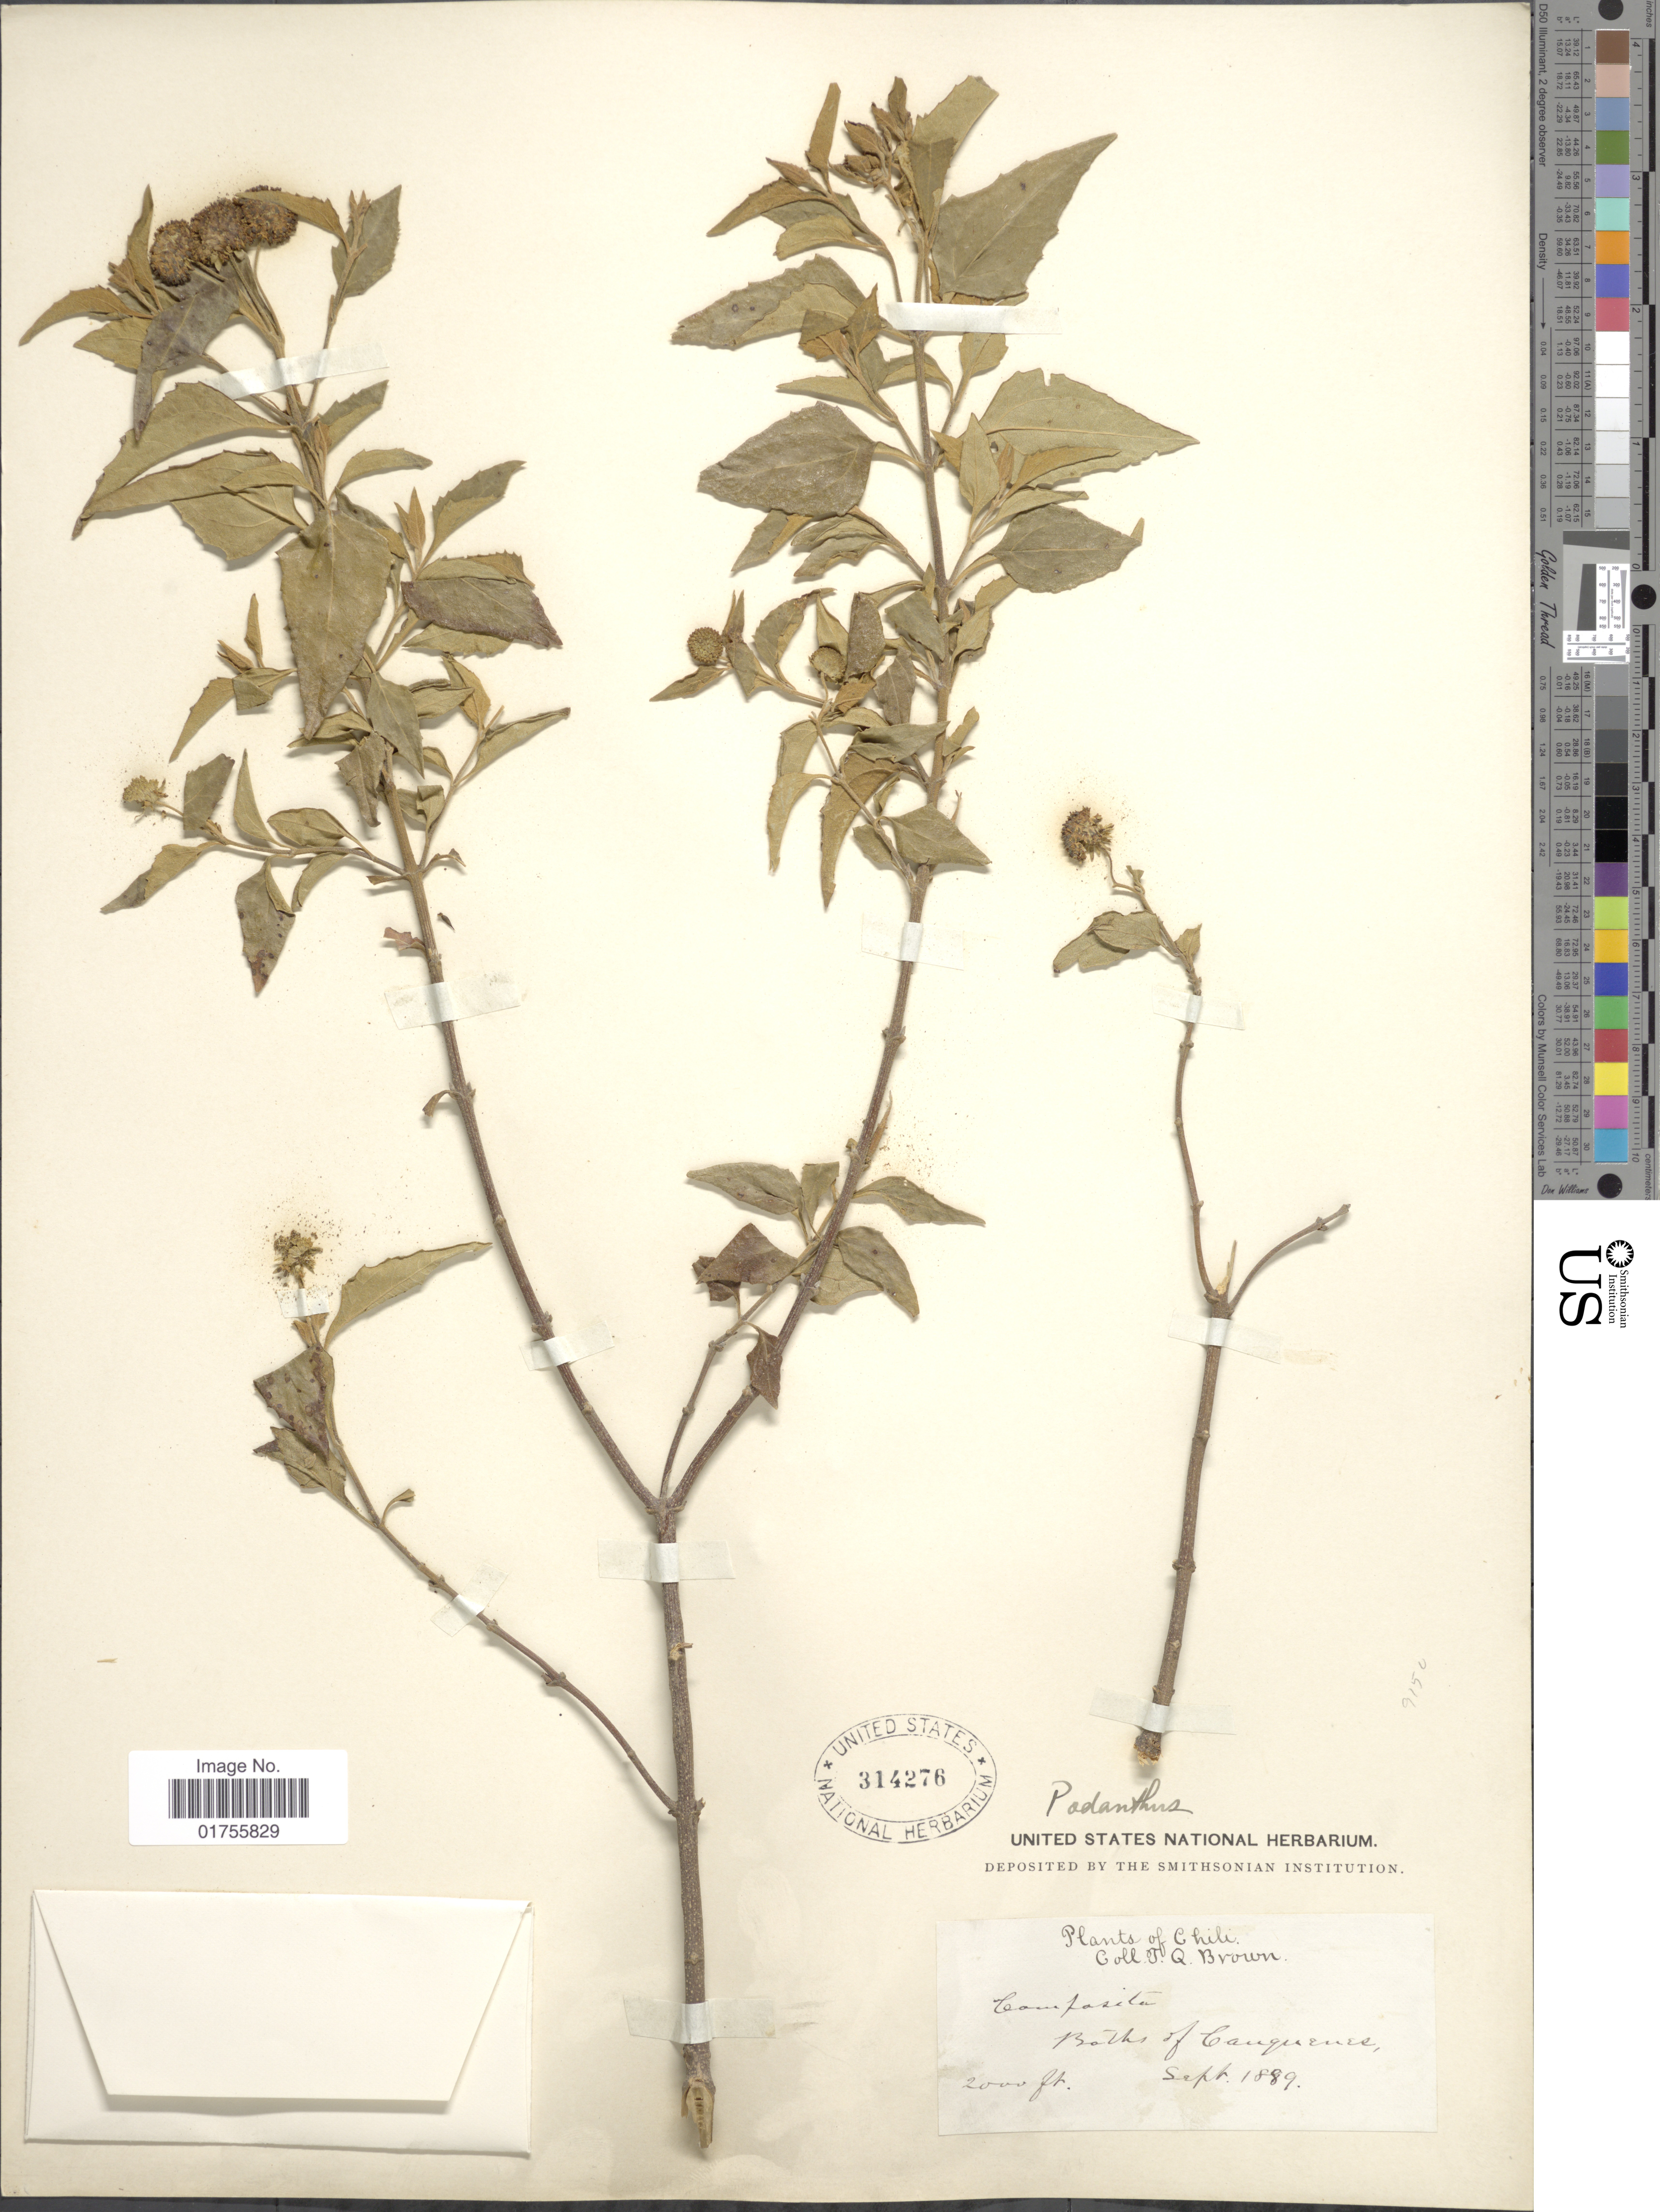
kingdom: Plantae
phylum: Tracheophyta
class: Magnoliopsida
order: Asterales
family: Asteraceae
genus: Podanthus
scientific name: Podanthus mitiqui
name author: Lindl.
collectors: J. Brown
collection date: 1889-09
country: Chile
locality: Baths of Cauquenes.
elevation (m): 610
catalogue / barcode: US 314276